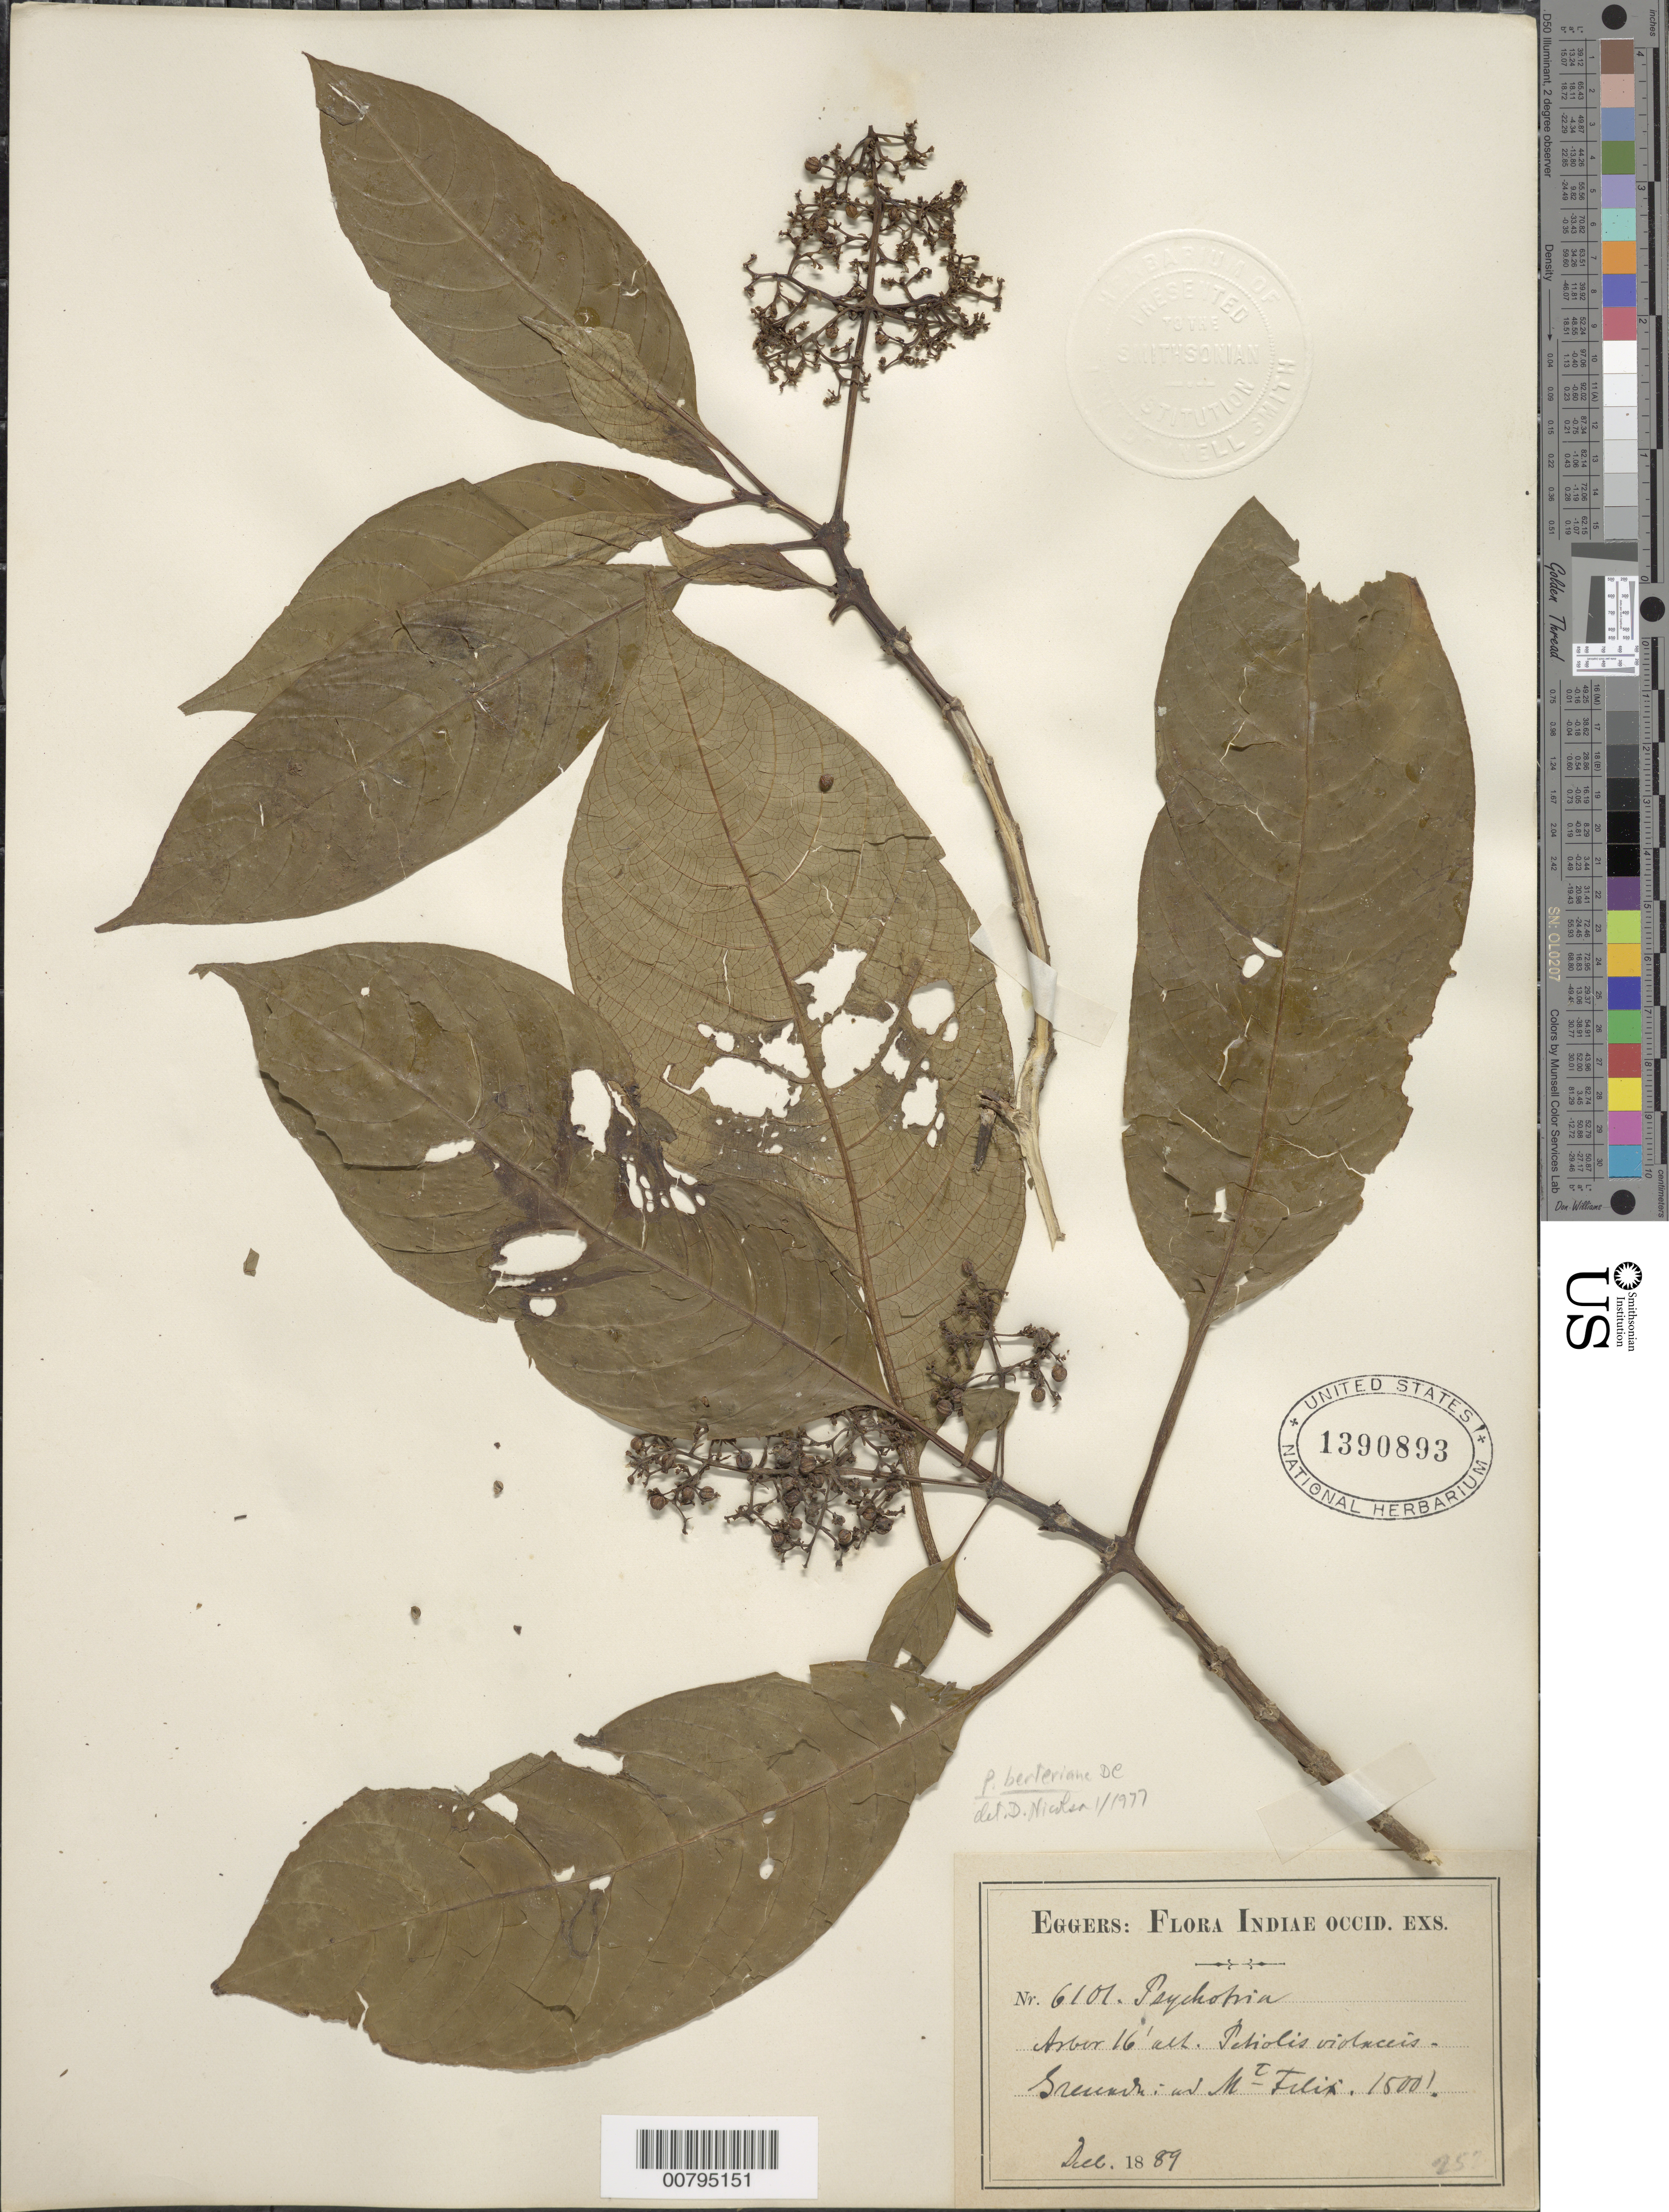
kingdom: Plantae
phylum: Tracheophyta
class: Magnoliopsida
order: Gentianales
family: Rubiaceae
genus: Psychotria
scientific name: Psychotria berteroana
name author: DC.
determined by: Nicolson, Dan H.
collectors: H. F. A. von Eggers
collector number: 6101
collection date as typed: Dec 1889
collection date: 1889-12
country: Grenada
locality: Mt. Felix (sp?)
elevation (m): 457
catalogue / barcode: US 1390893